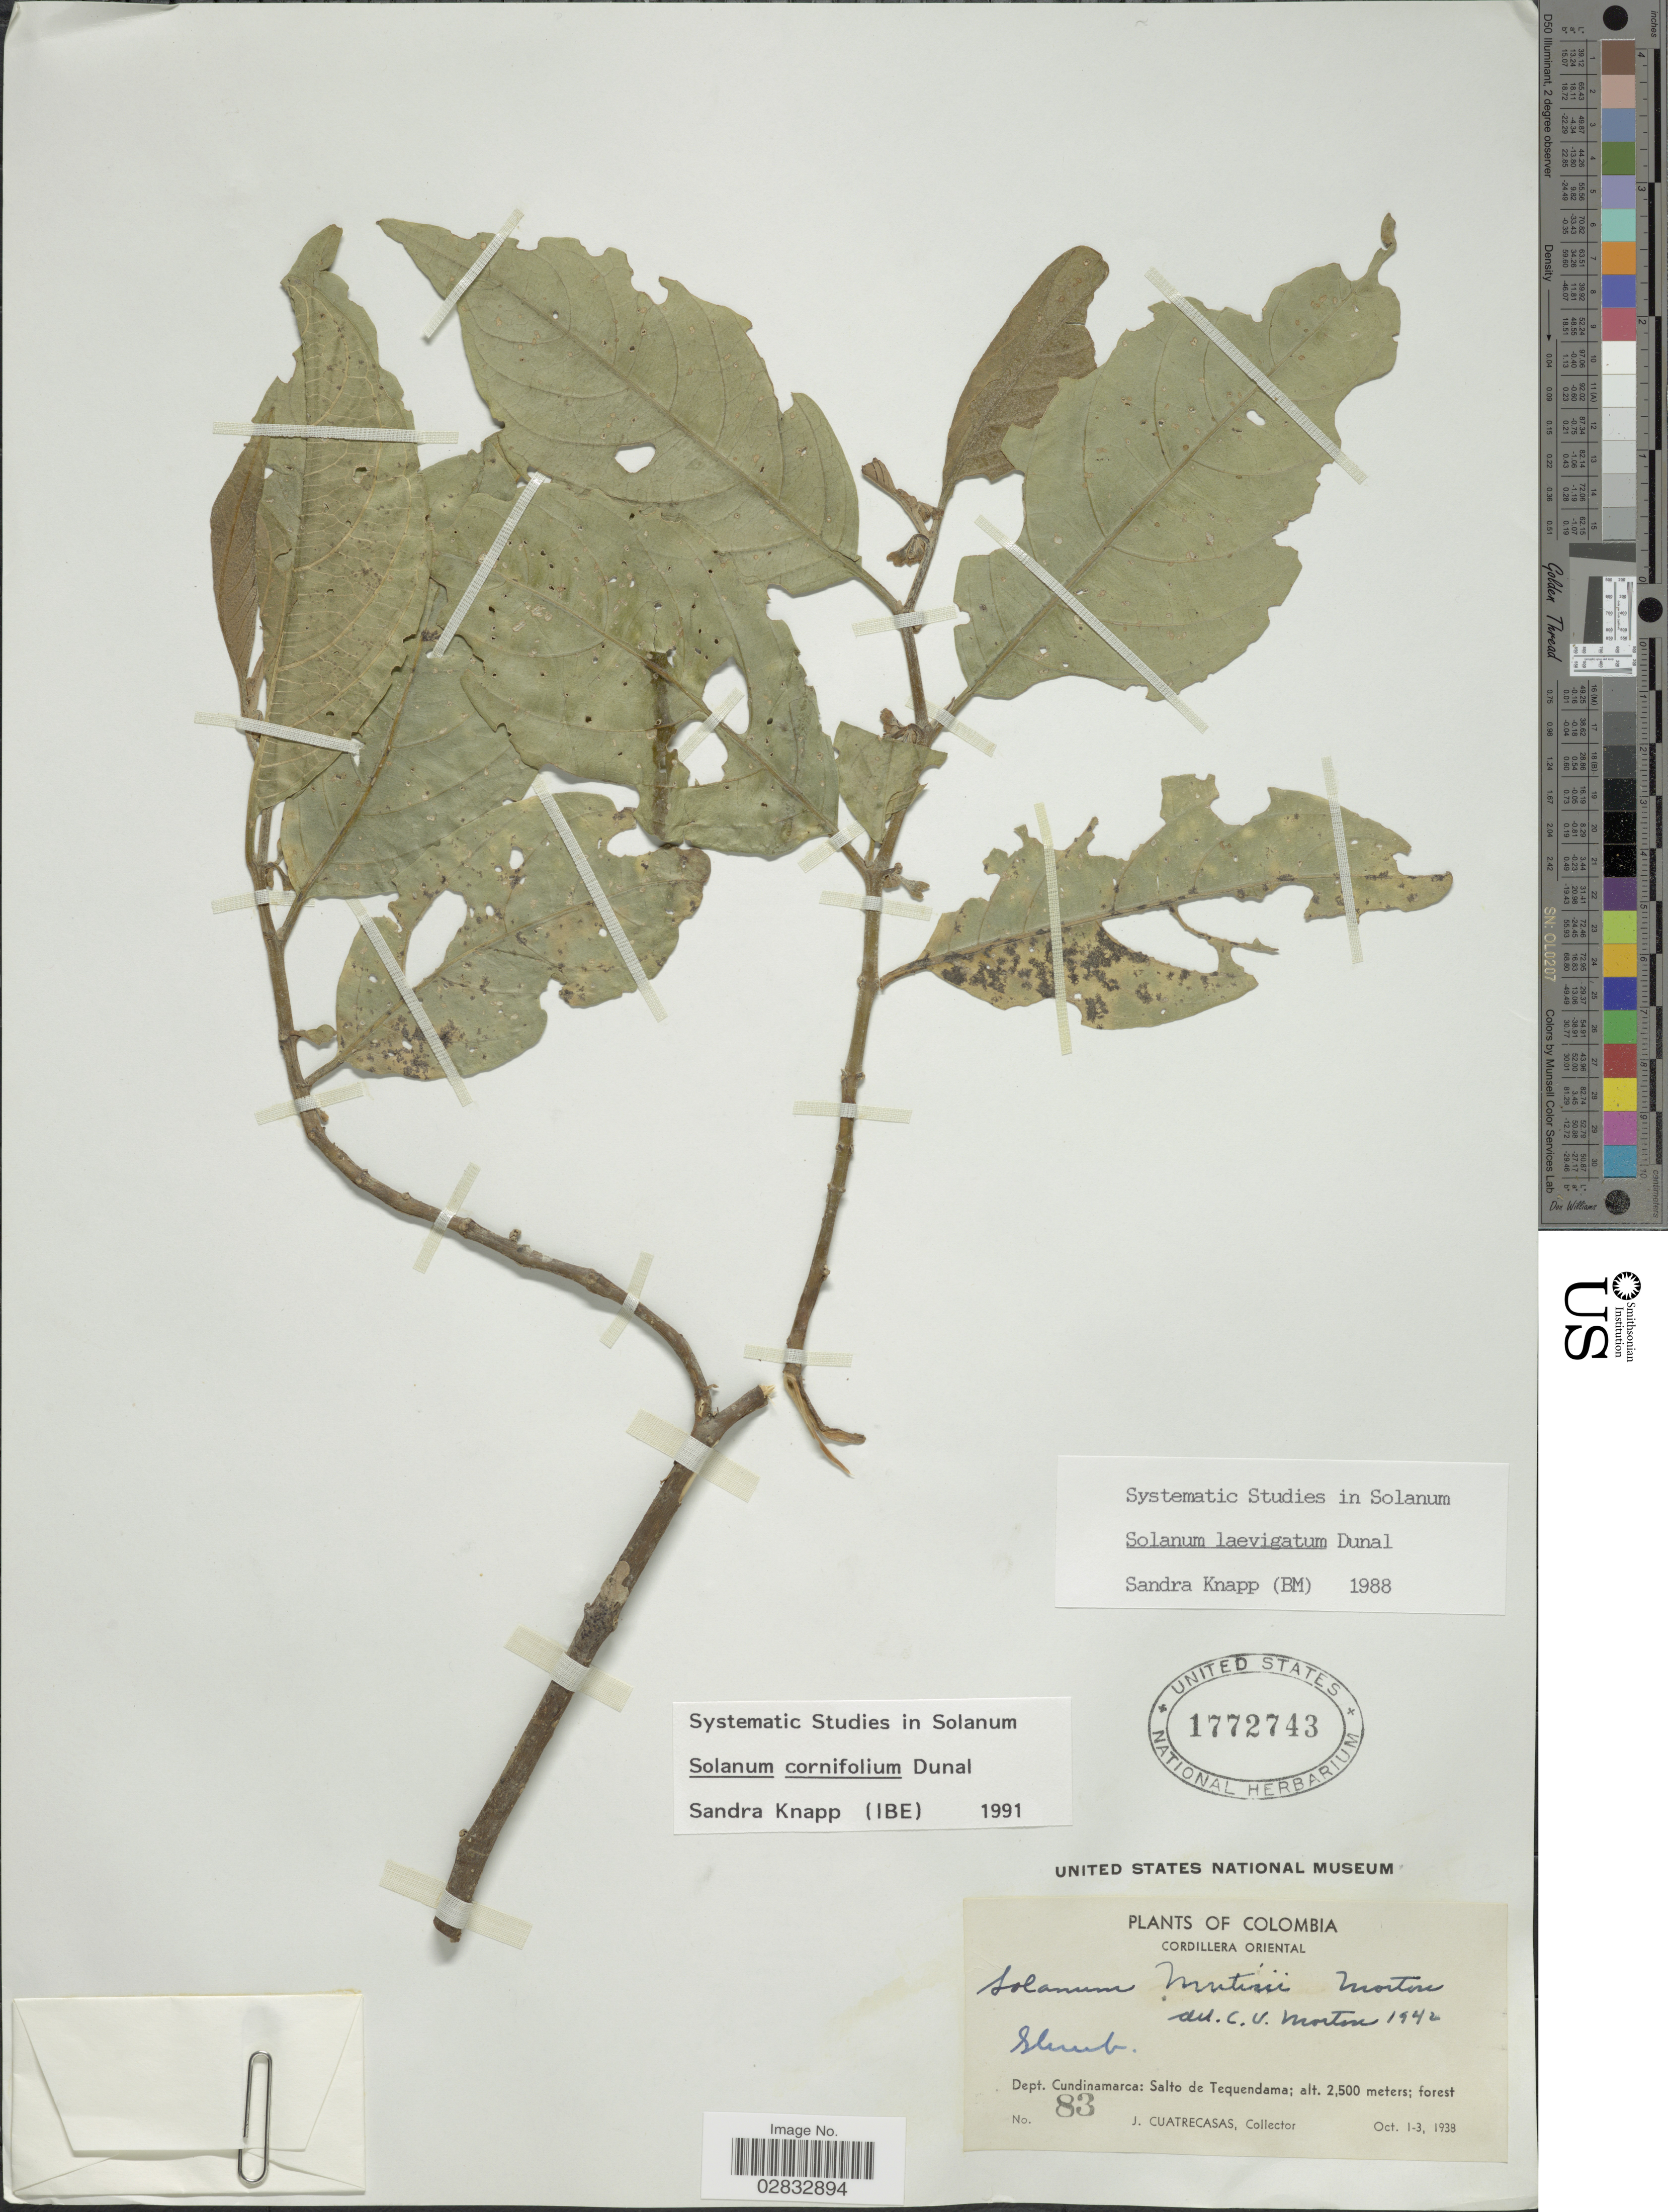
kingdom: Plantae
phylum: Tracheophyta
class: Magnoliopsida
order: Solanales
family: Solanaceae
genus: Solanum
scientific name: Solanum cornifolium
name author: Dunal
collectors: J. Cuatrecasas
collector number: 83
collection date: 1938-10-01/1938-10-03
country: Colombia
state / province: Cundinamarca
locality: Cordillera Oriental. Dept. Cundinamarca: Salto de Tequendama.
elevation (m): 2500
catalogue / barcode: US 1772743